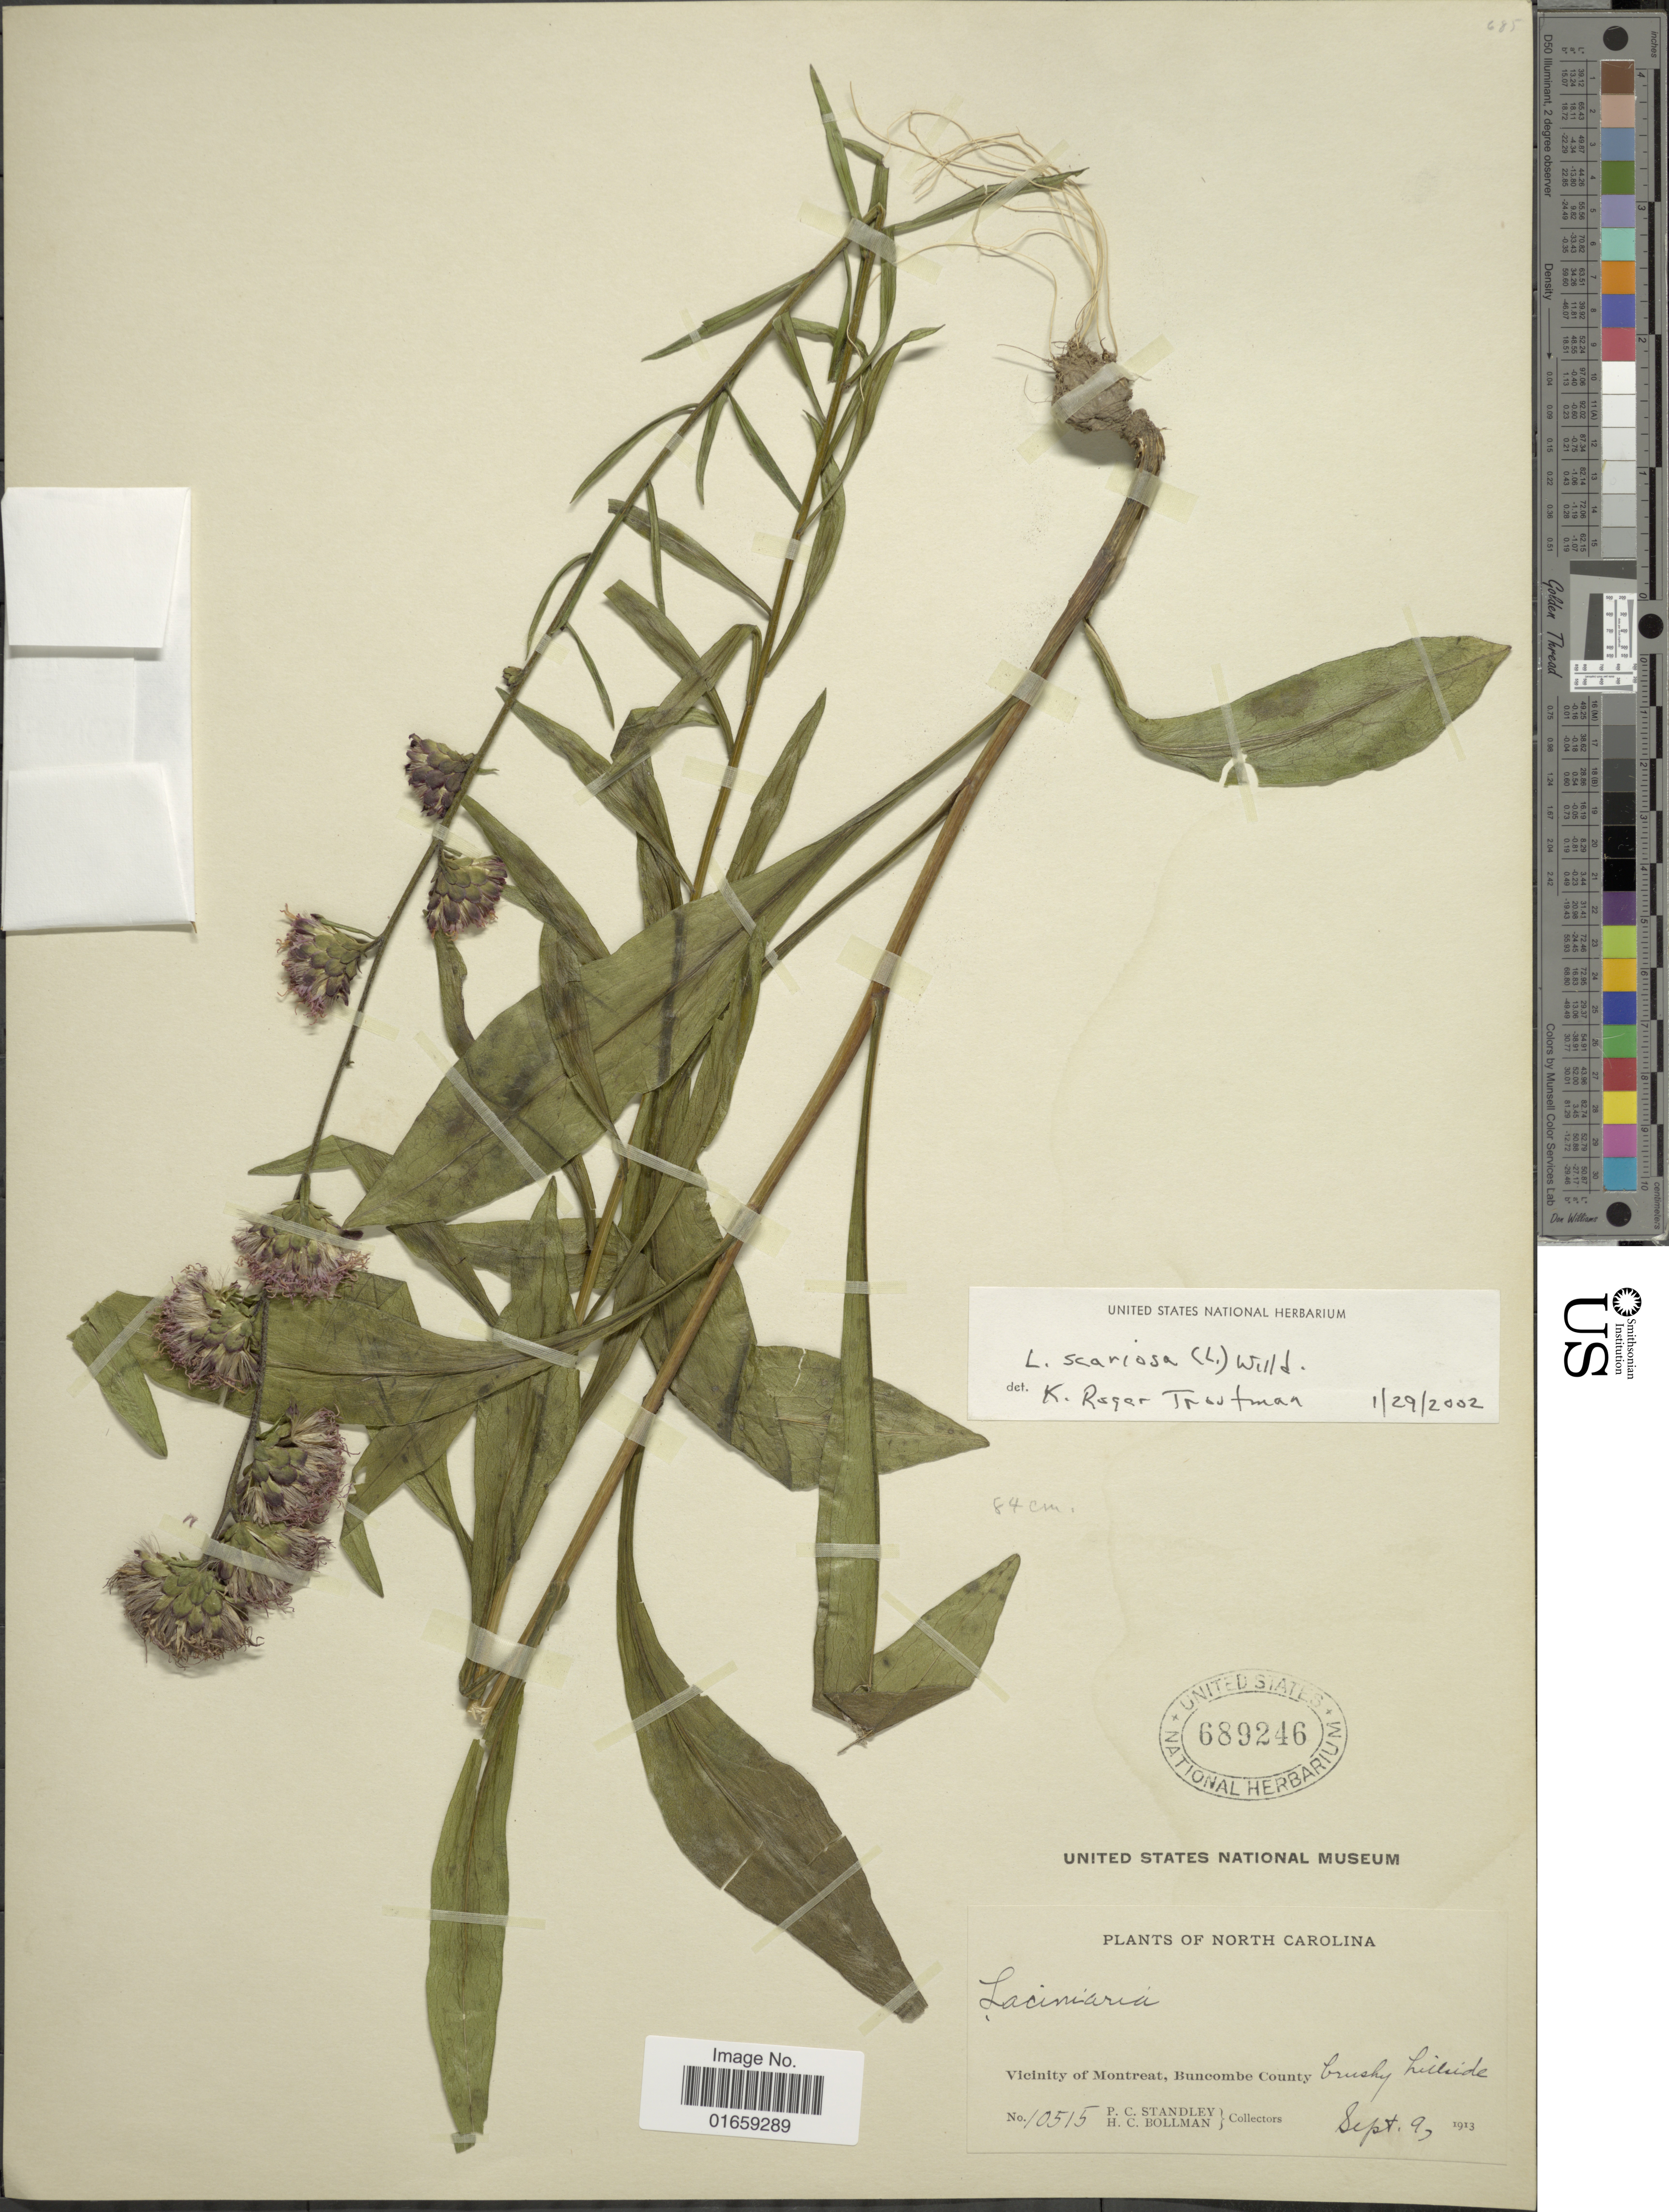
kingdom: Plantae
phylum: Tracheophyta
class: Magnoliopsida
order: Asterales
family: Asteraceae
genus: Liatris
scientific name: Liatris scariosa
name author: (L.) Willd.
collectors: P. C. Standley & H. C. Bollman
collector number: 10515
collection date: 1913-09-09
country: United States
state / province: North Carolina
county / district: Buncombe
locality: Vicinity of Montreat, Buncombe County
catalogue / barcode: US 689246